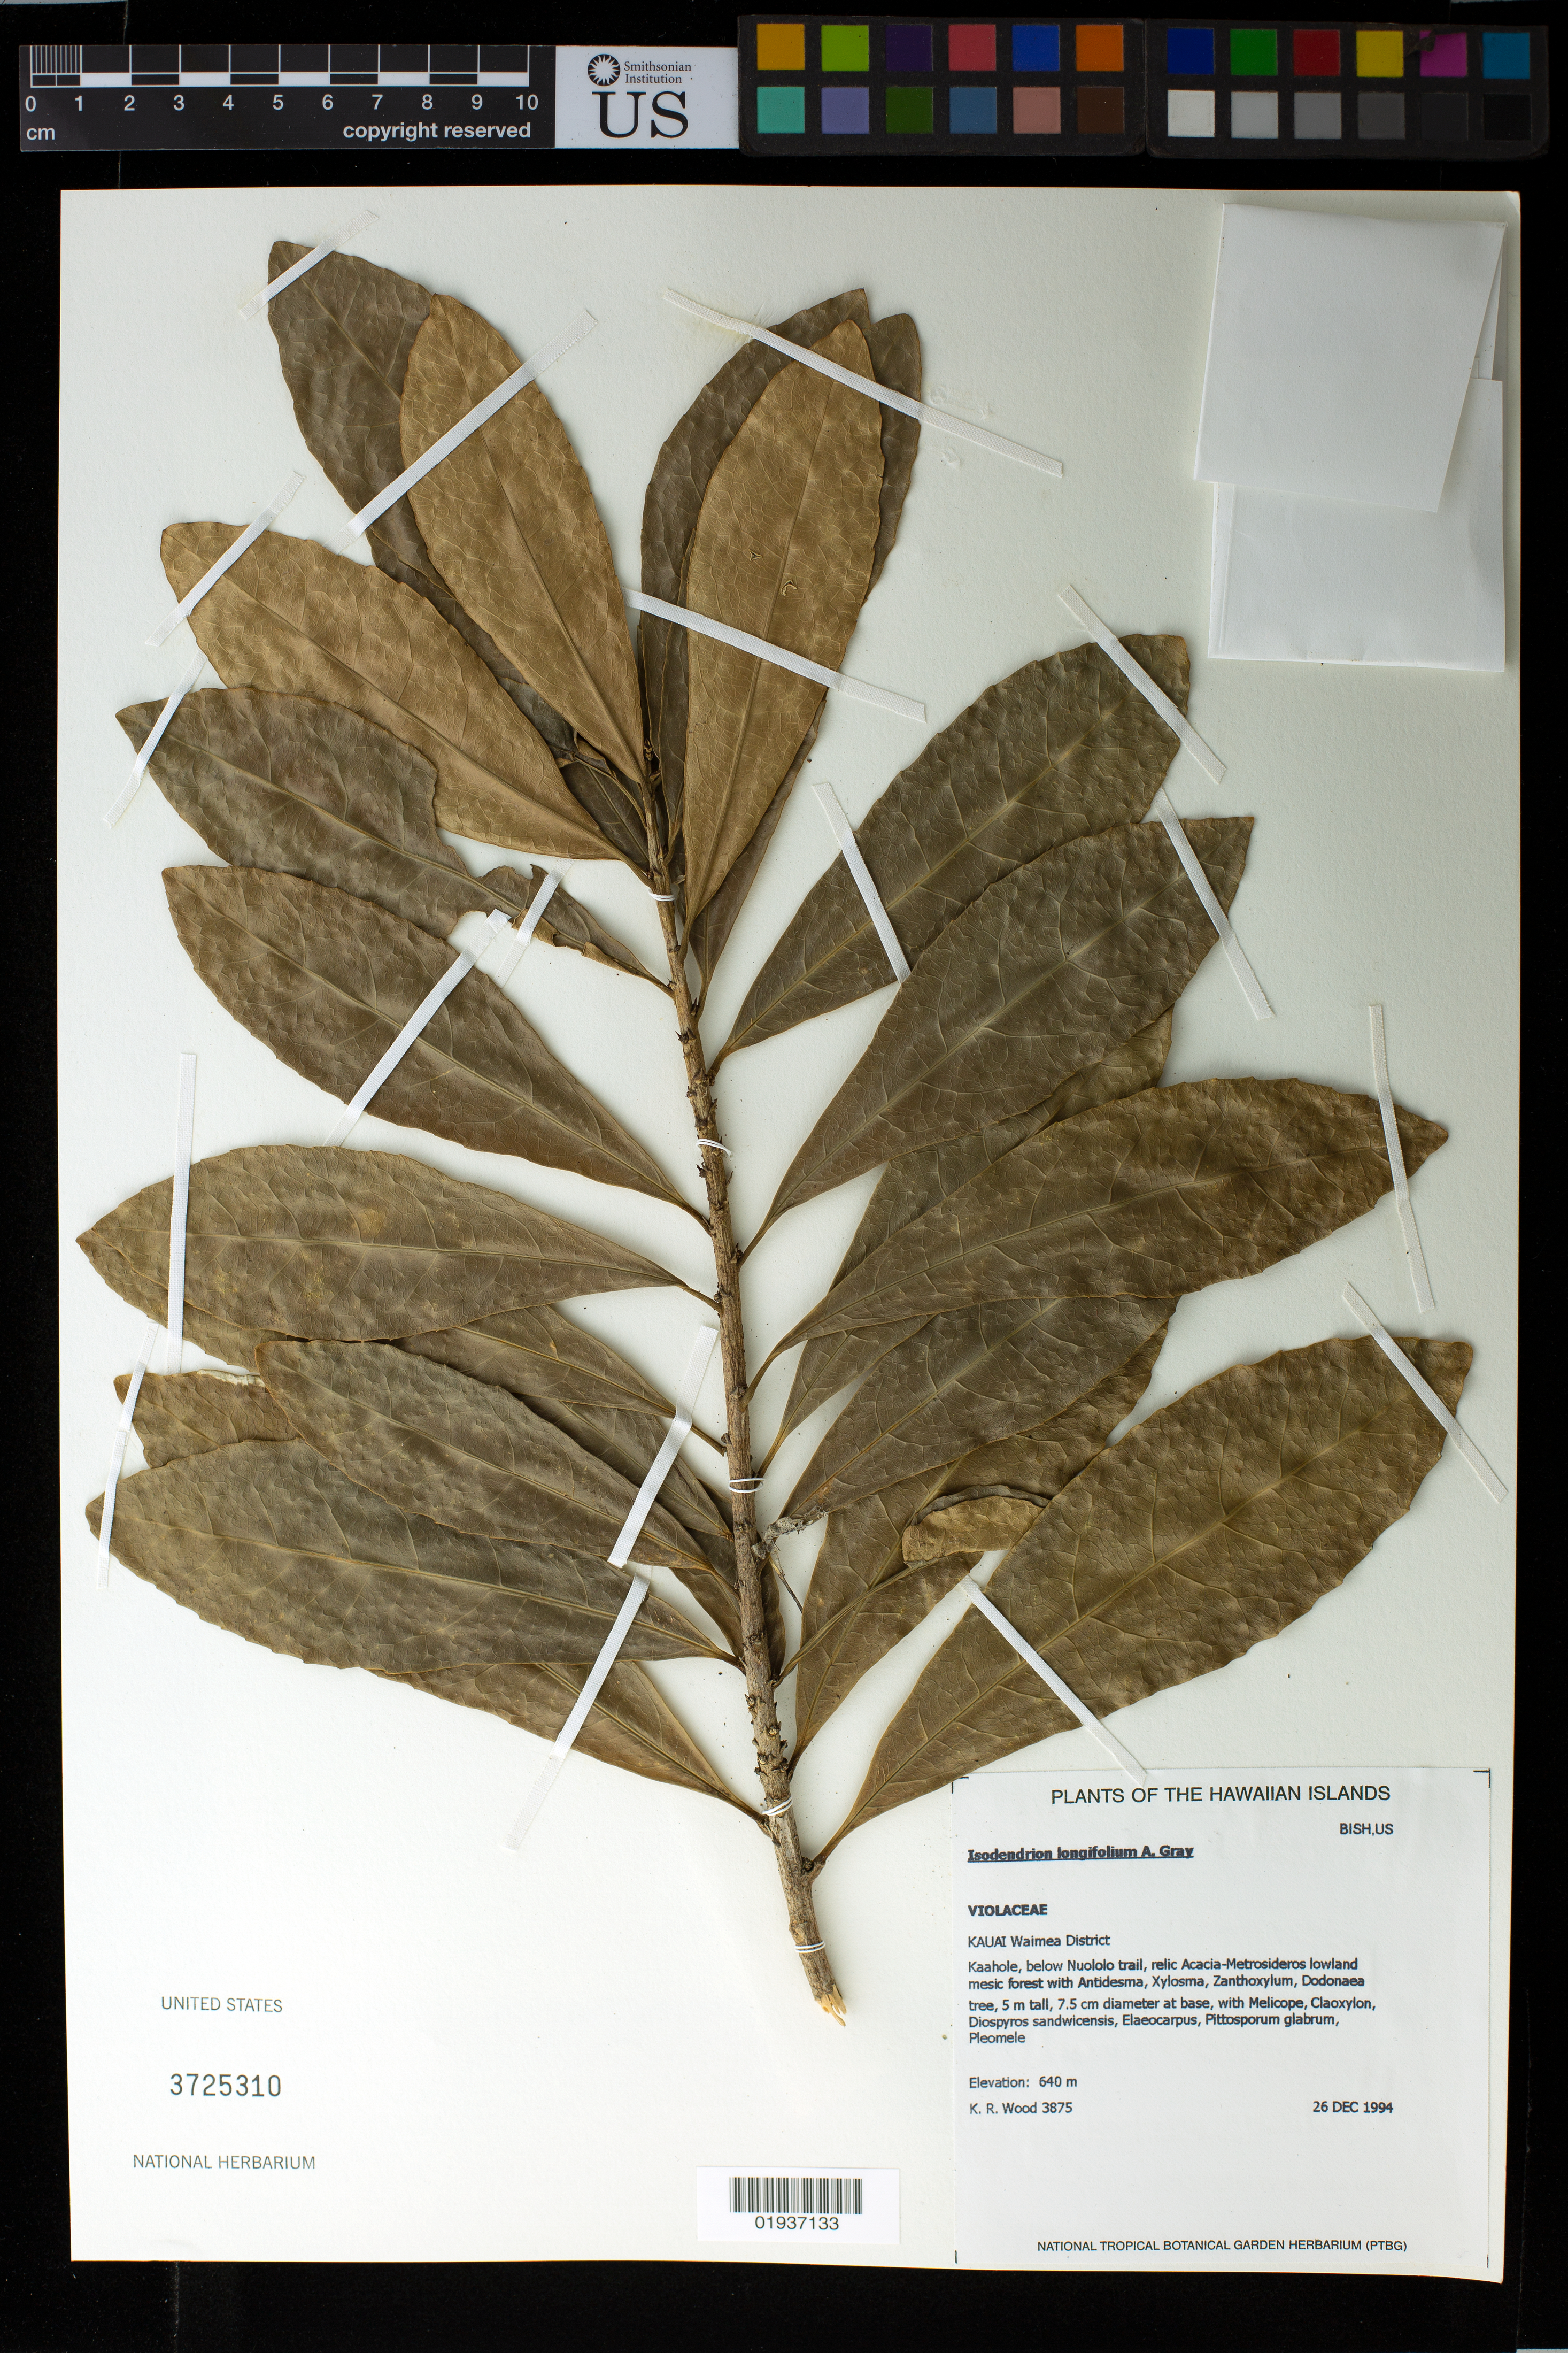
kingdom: Plantae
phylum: Tracheophyta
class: Magnoliopsida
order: Malpighiales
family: Violaceae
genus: Isodendrion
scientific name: Isodendrion longifolium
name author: A. Gray in Wilkes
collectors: K. R. Wood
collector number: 3875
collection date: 1994-12-26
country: United States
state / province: Hawaii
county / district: Kauai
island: Kaua'i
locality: Waimea District, Kaahole, below Nuololo trail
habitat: Lowland mesic forest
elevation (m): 640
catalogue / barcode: US 3725310